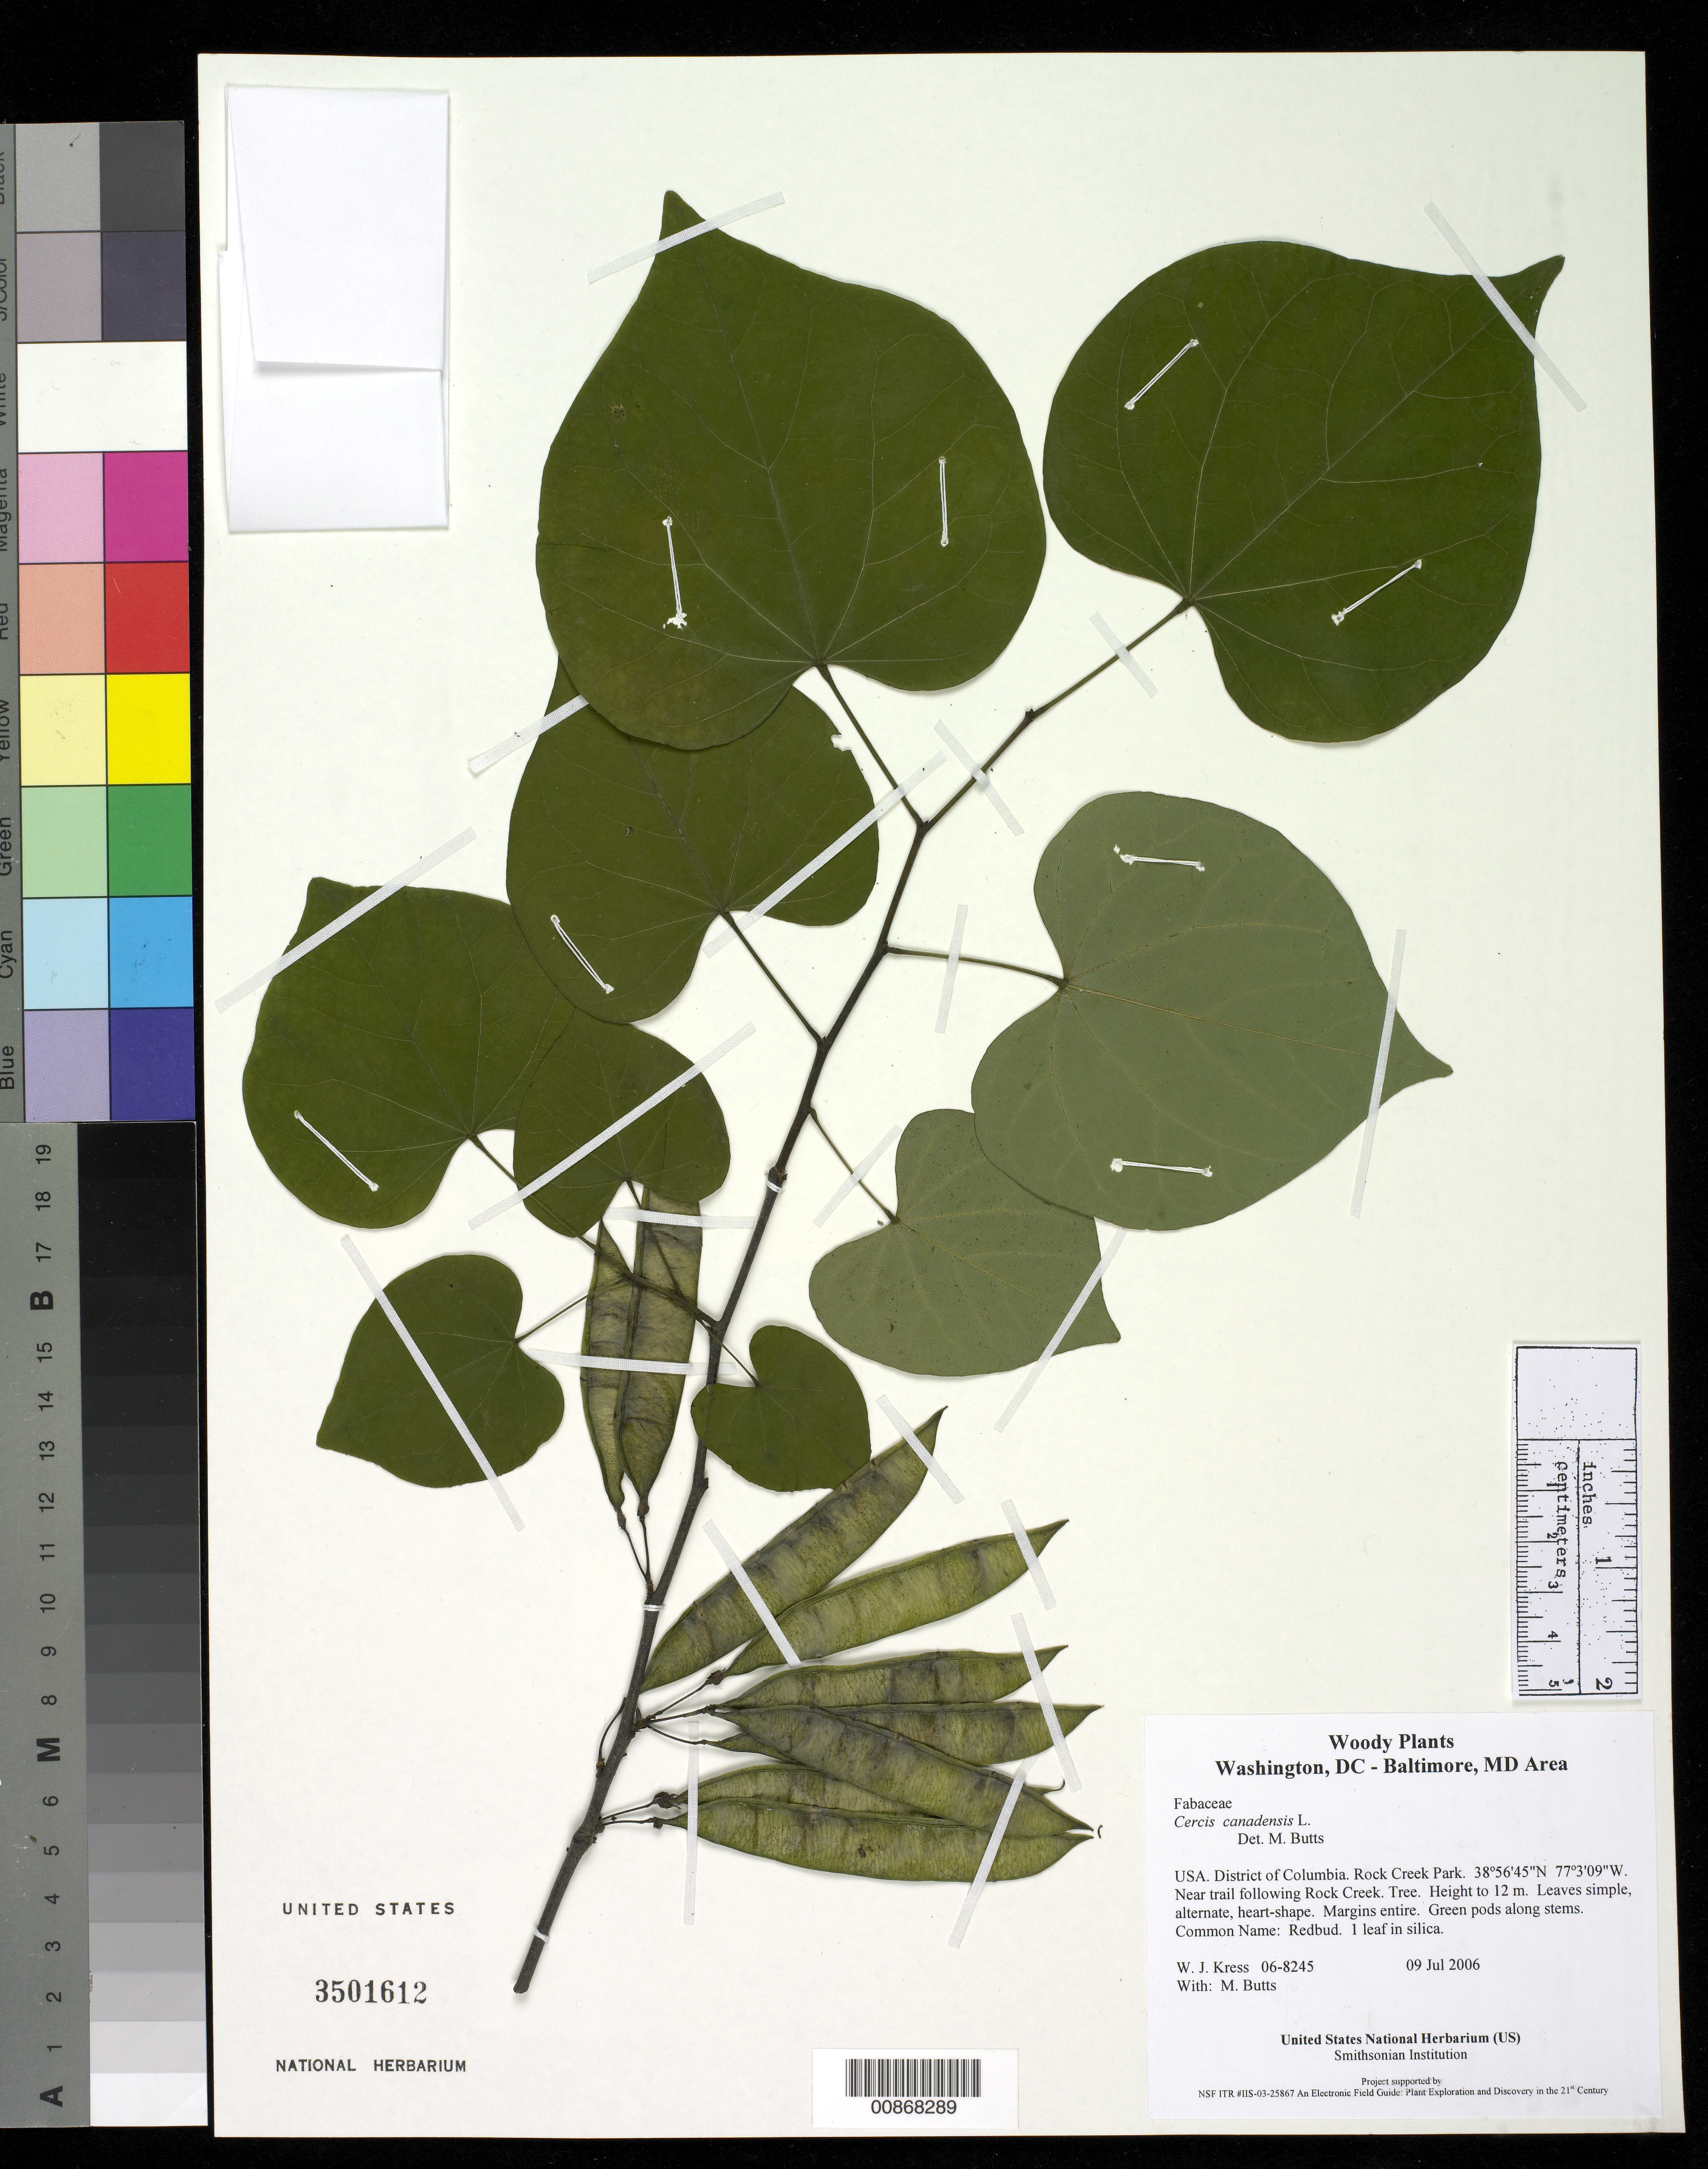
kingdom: Plantae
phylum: Tracheophyta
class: Magnoliopsida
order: Fabales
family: Fabaceae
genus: Cercis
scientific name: Cercis canadensis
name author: L.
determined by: Butts, M. B.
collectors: W. J. Kress & M. B. Butts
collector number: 06-8245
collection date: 2006-07-09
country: United States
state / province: District of Columbia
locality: Rock Creek Park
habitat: Near trail following Rock Creek.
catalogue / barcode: US 3501612